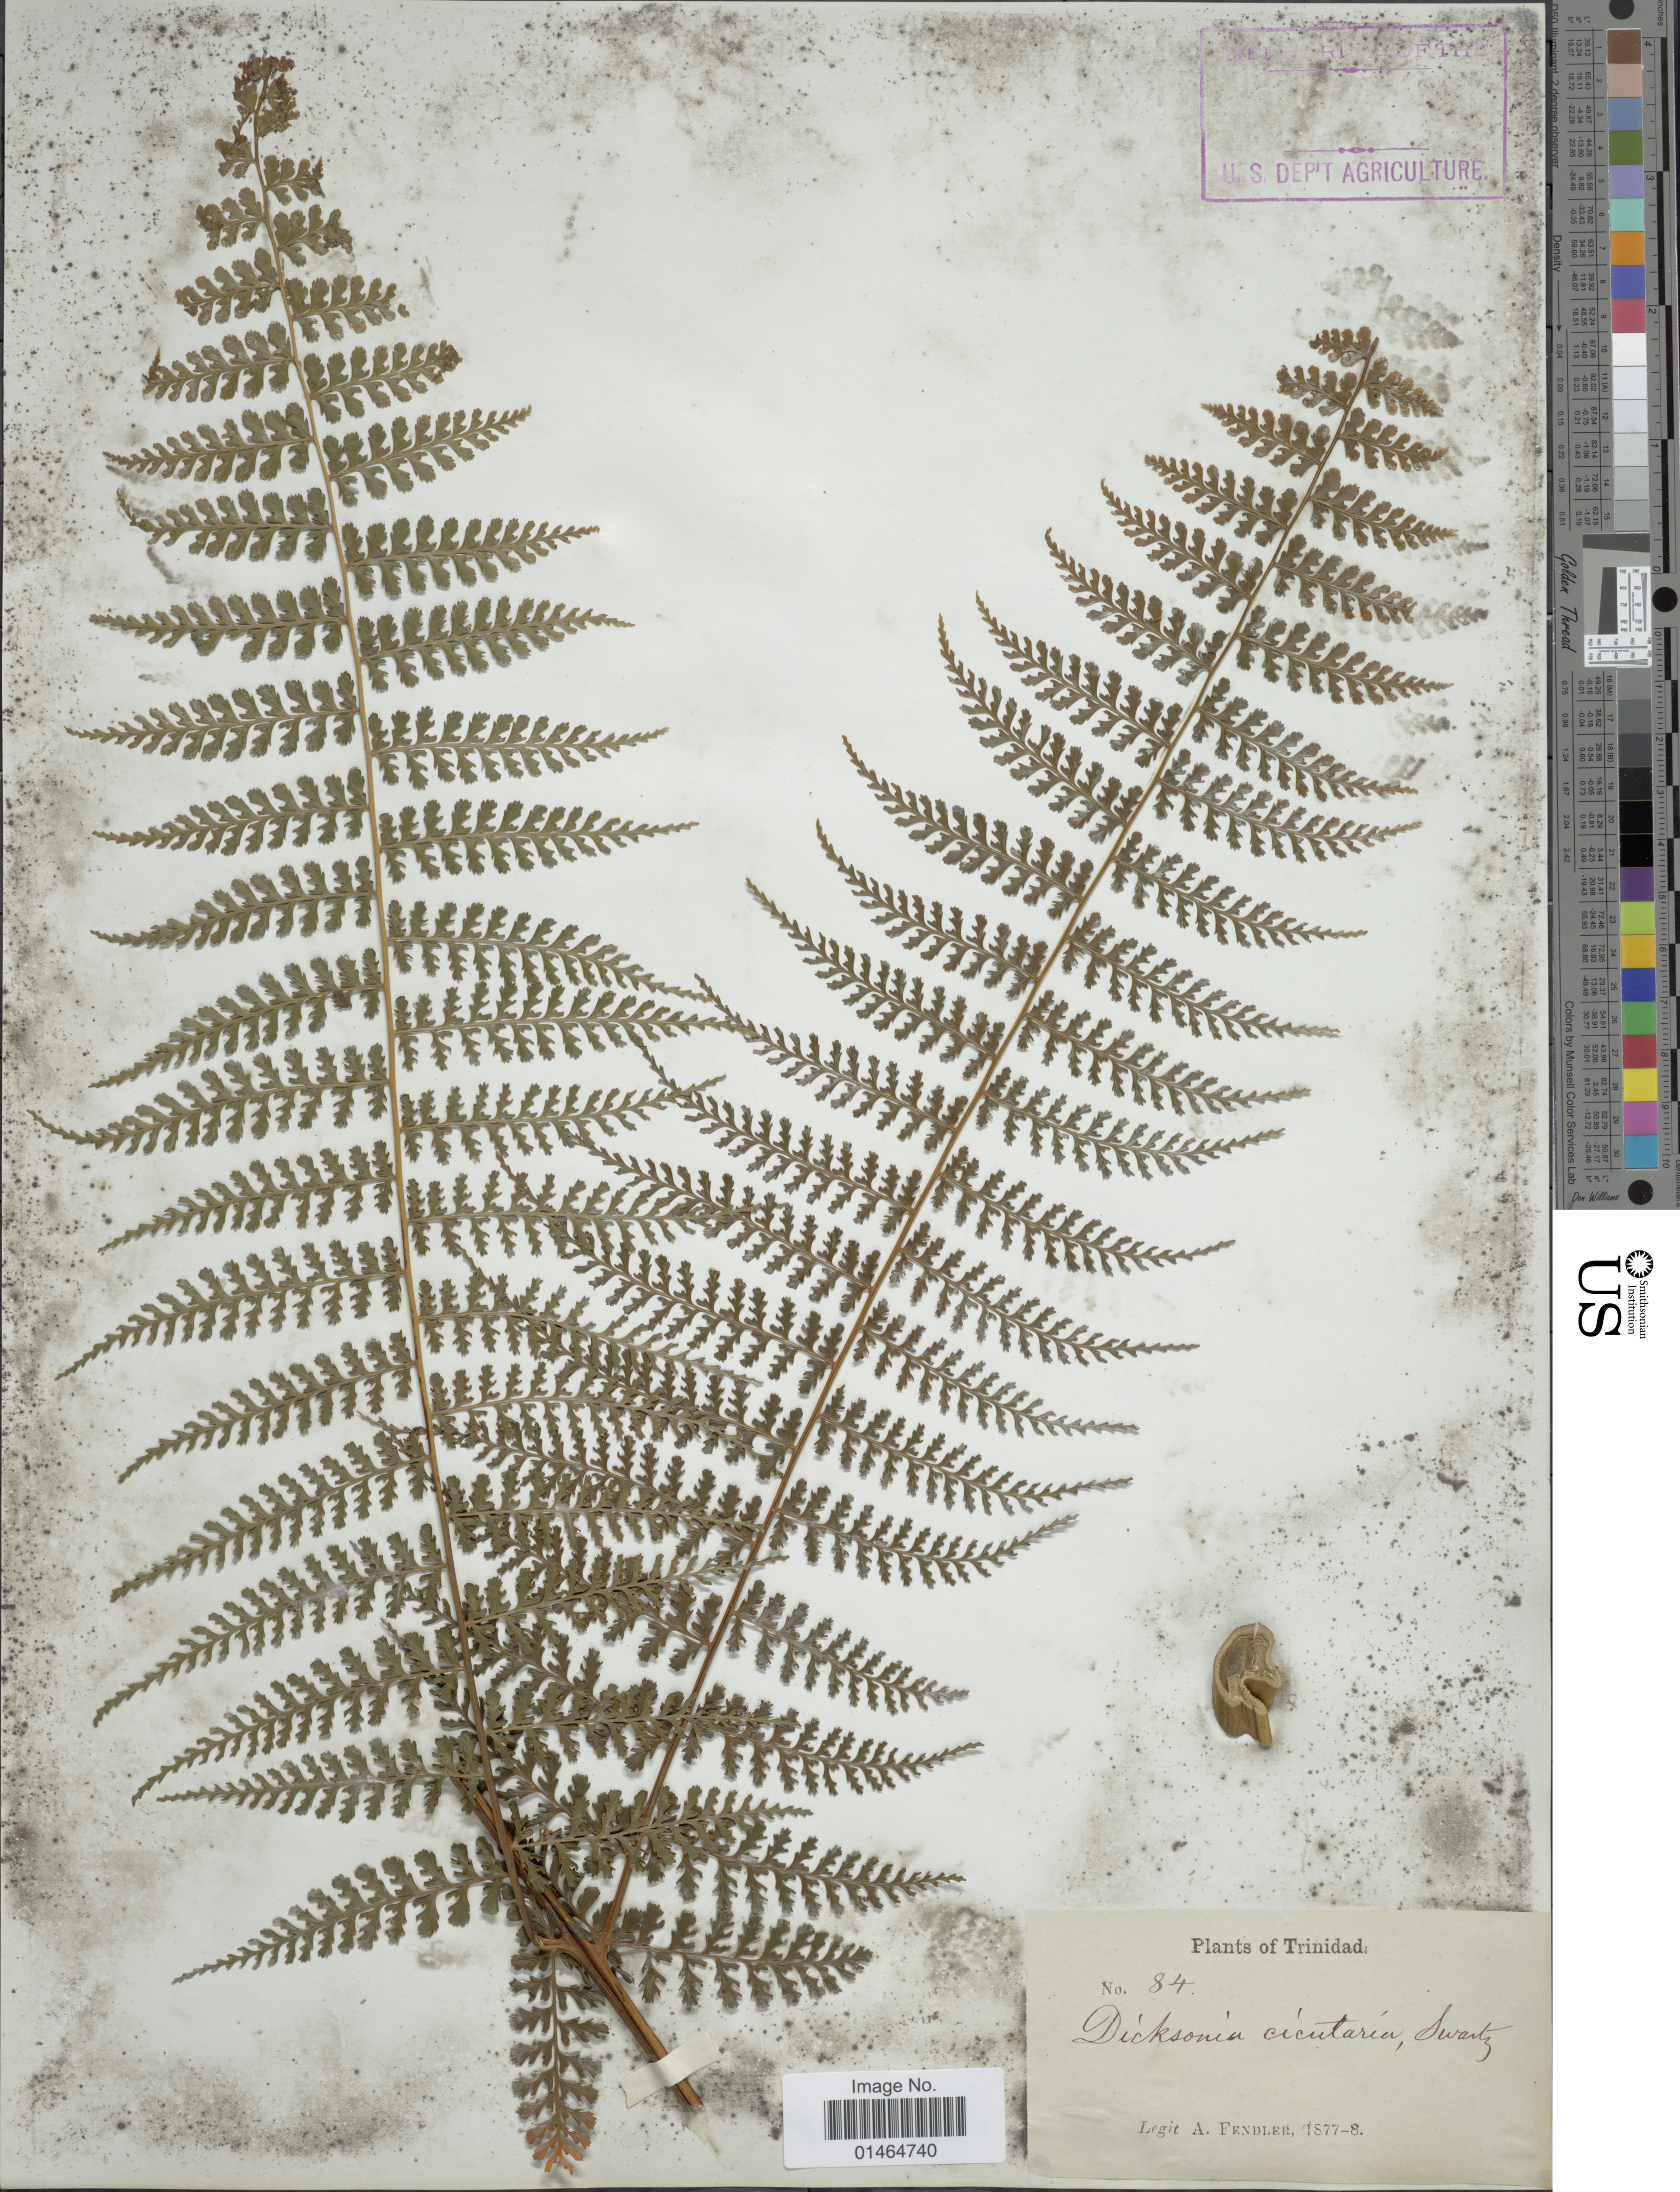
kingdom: Plantae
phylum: Tracheophyta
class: Polypodiopsida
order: Polypodiales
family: Dennstaedtiaceae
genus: Dennstaedtia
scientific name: Dennstaedtia dissecta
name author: (Sw.) T. Moore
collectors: A. Fendler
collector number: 84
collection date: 1877/1878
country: Trinidad and Tobago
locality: Trinidad